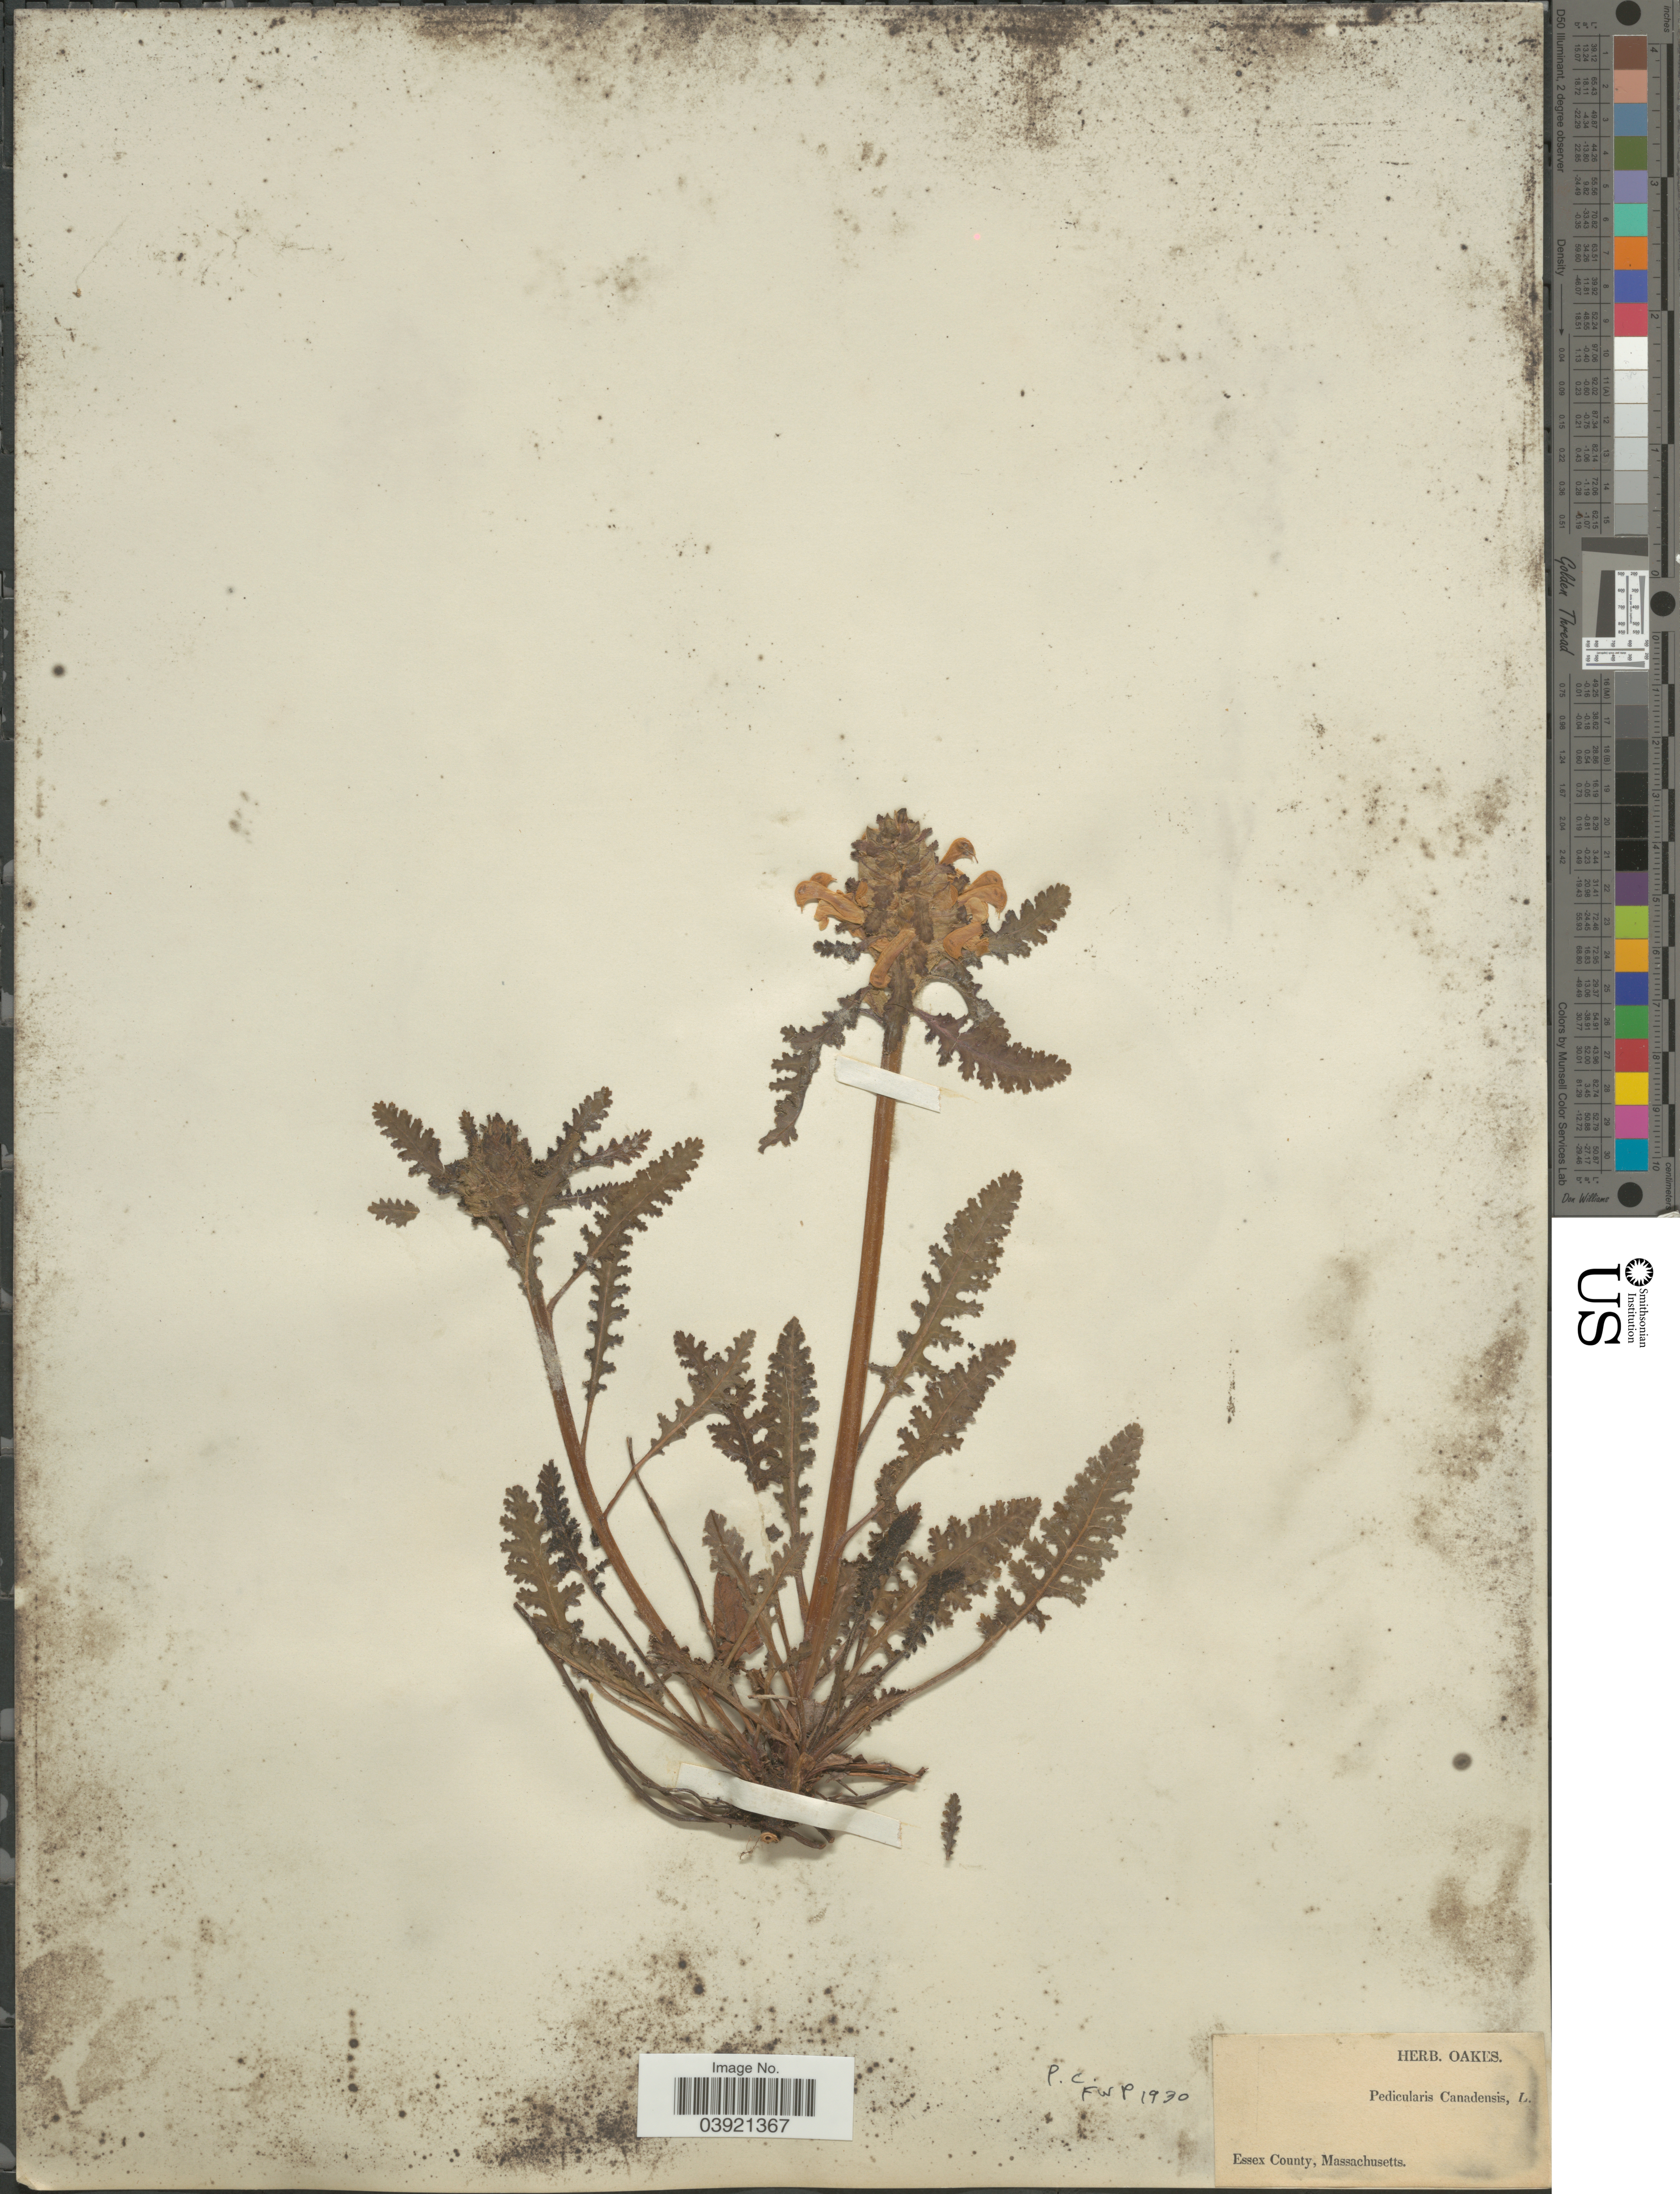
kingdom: Plantae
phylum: Tracheophyta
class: Magnoliopsida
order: Lamiales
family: Orobanchaceae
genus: Pedicularis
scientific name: Pedicularis canadensis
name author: L.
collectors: ex herb. Oakes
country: United States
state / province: Massachusetts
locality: Essex County.